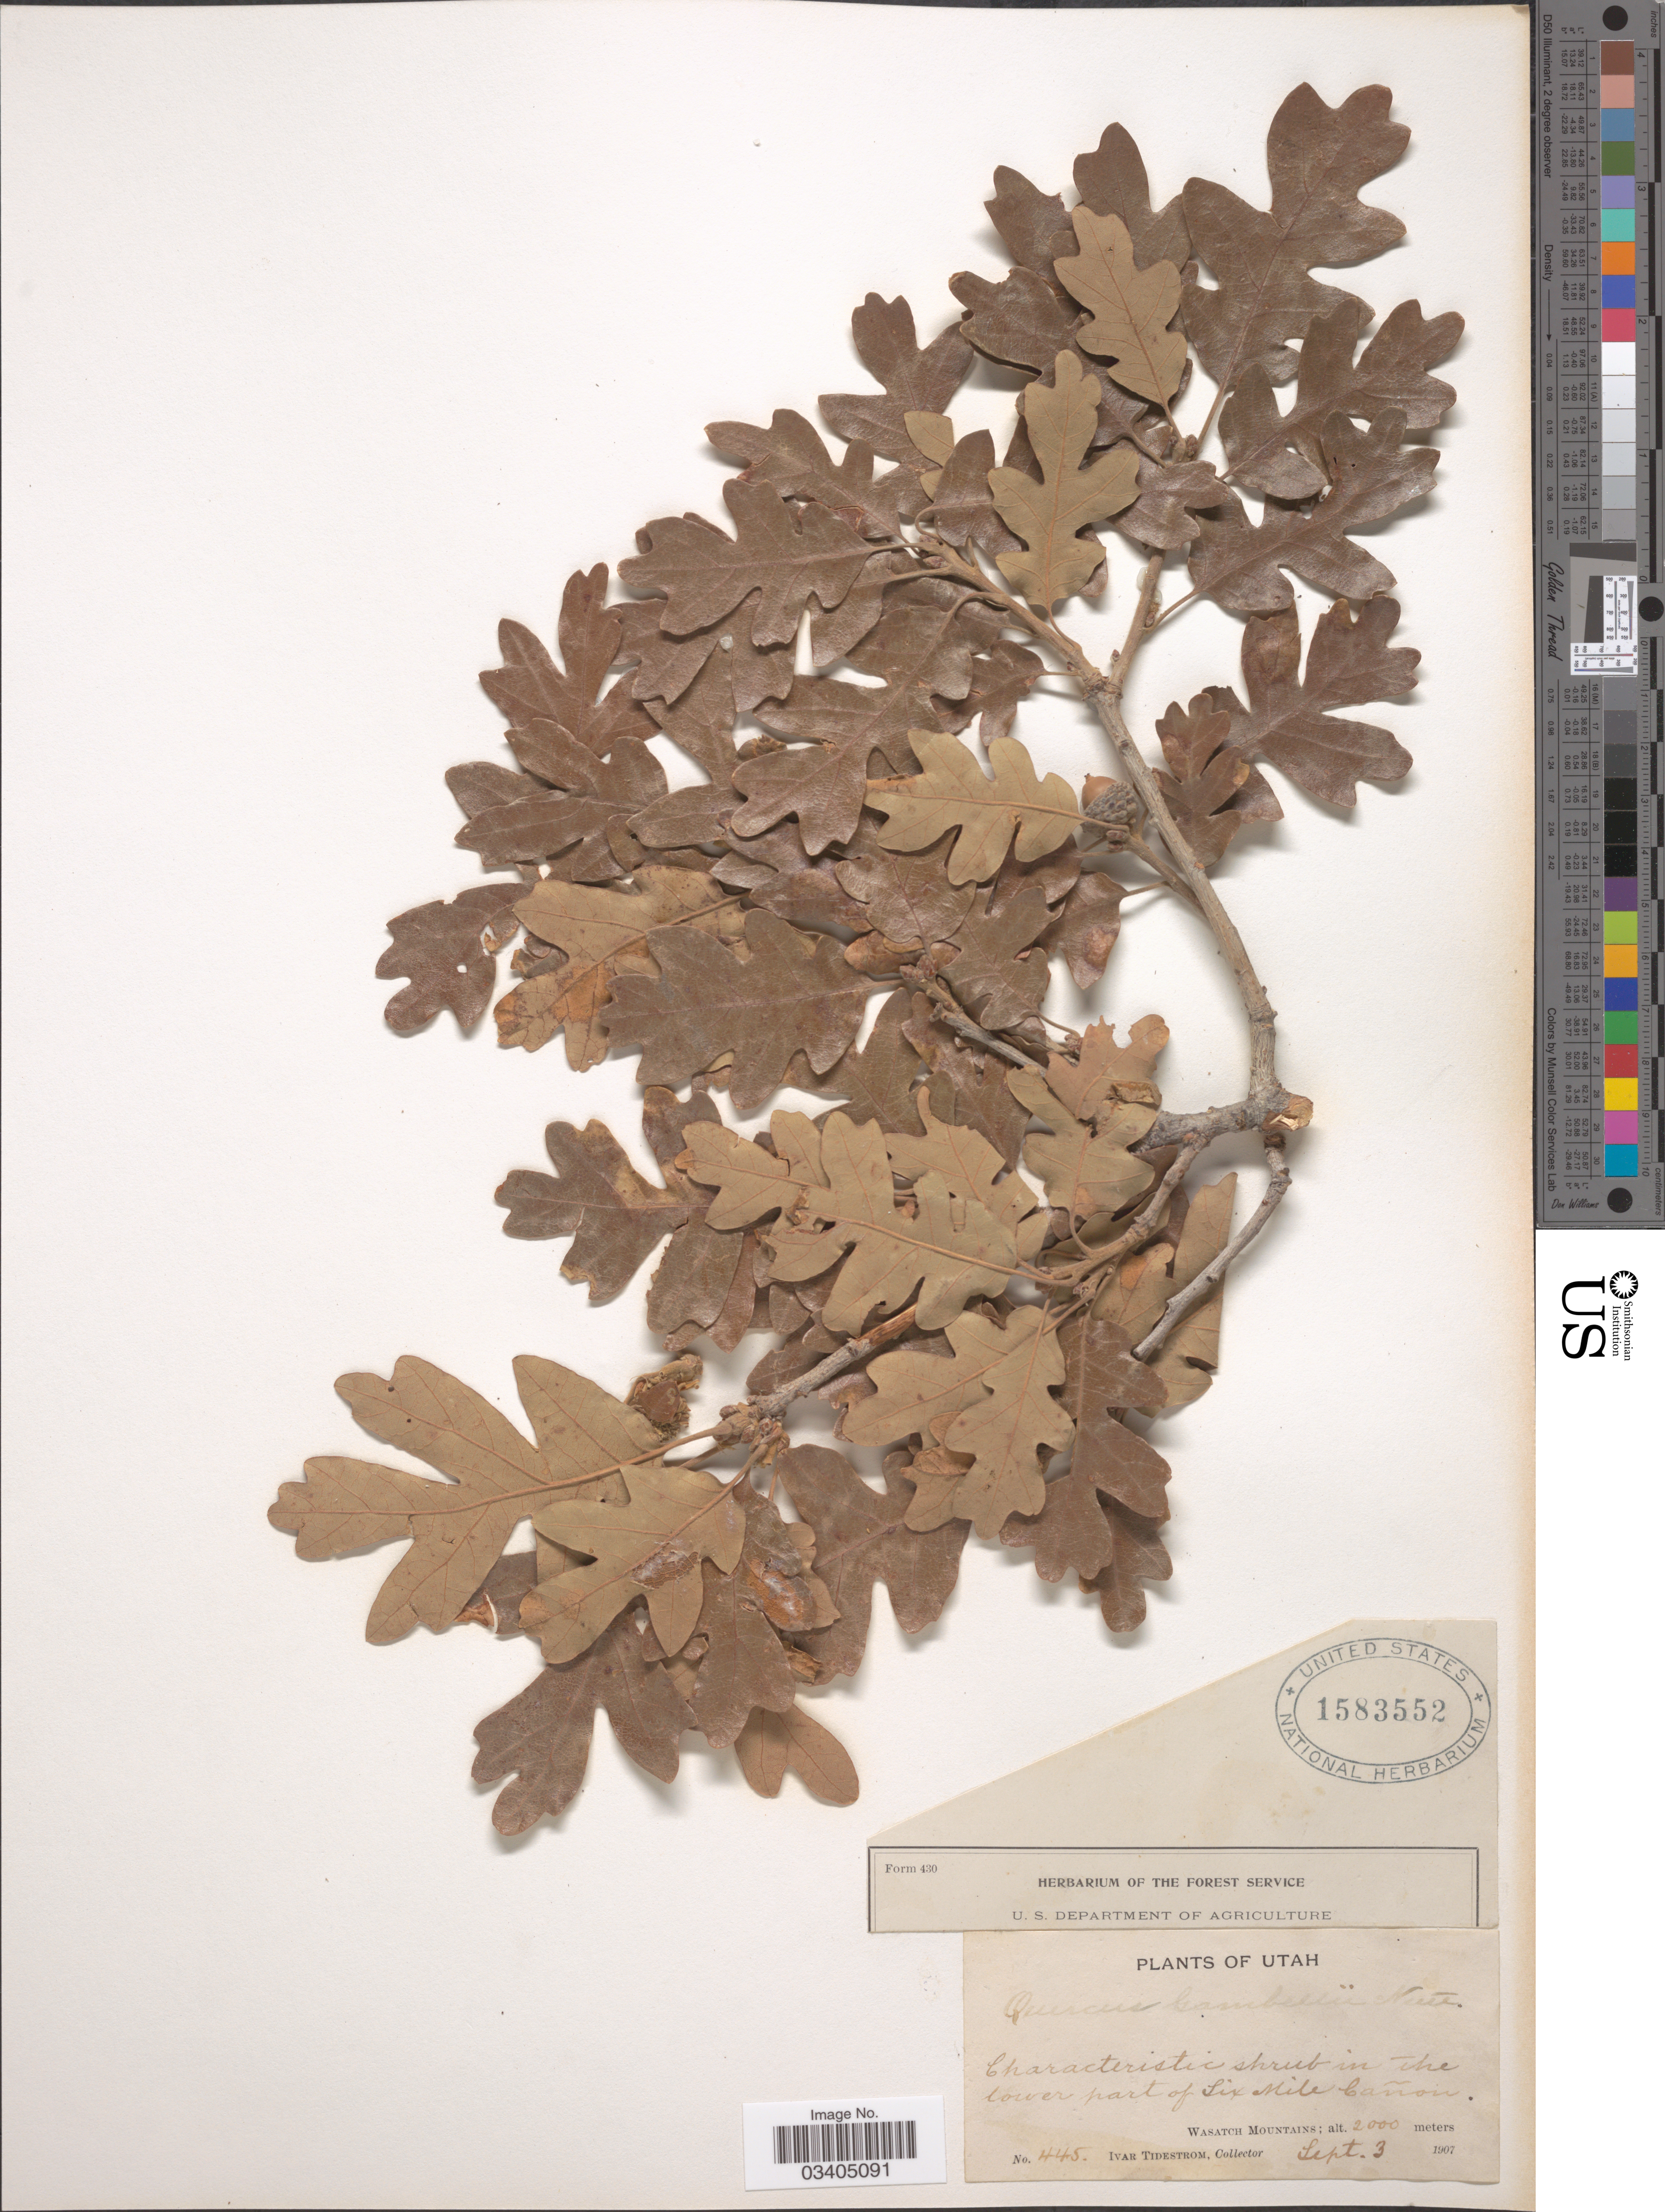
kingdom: Plantae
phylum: Tracheophyta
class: Magnoliopsida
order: Fagales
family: Fagaceae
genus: Quercus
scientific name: Quercus gambelii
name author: Nutt.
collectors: I. F. Tidestrom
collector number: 445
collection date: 1907-09-03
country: United States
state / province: Utah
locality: The lower part of Six Mile Cañon. Wasatch Mountains.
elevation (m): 2000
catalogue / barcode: US 1583552